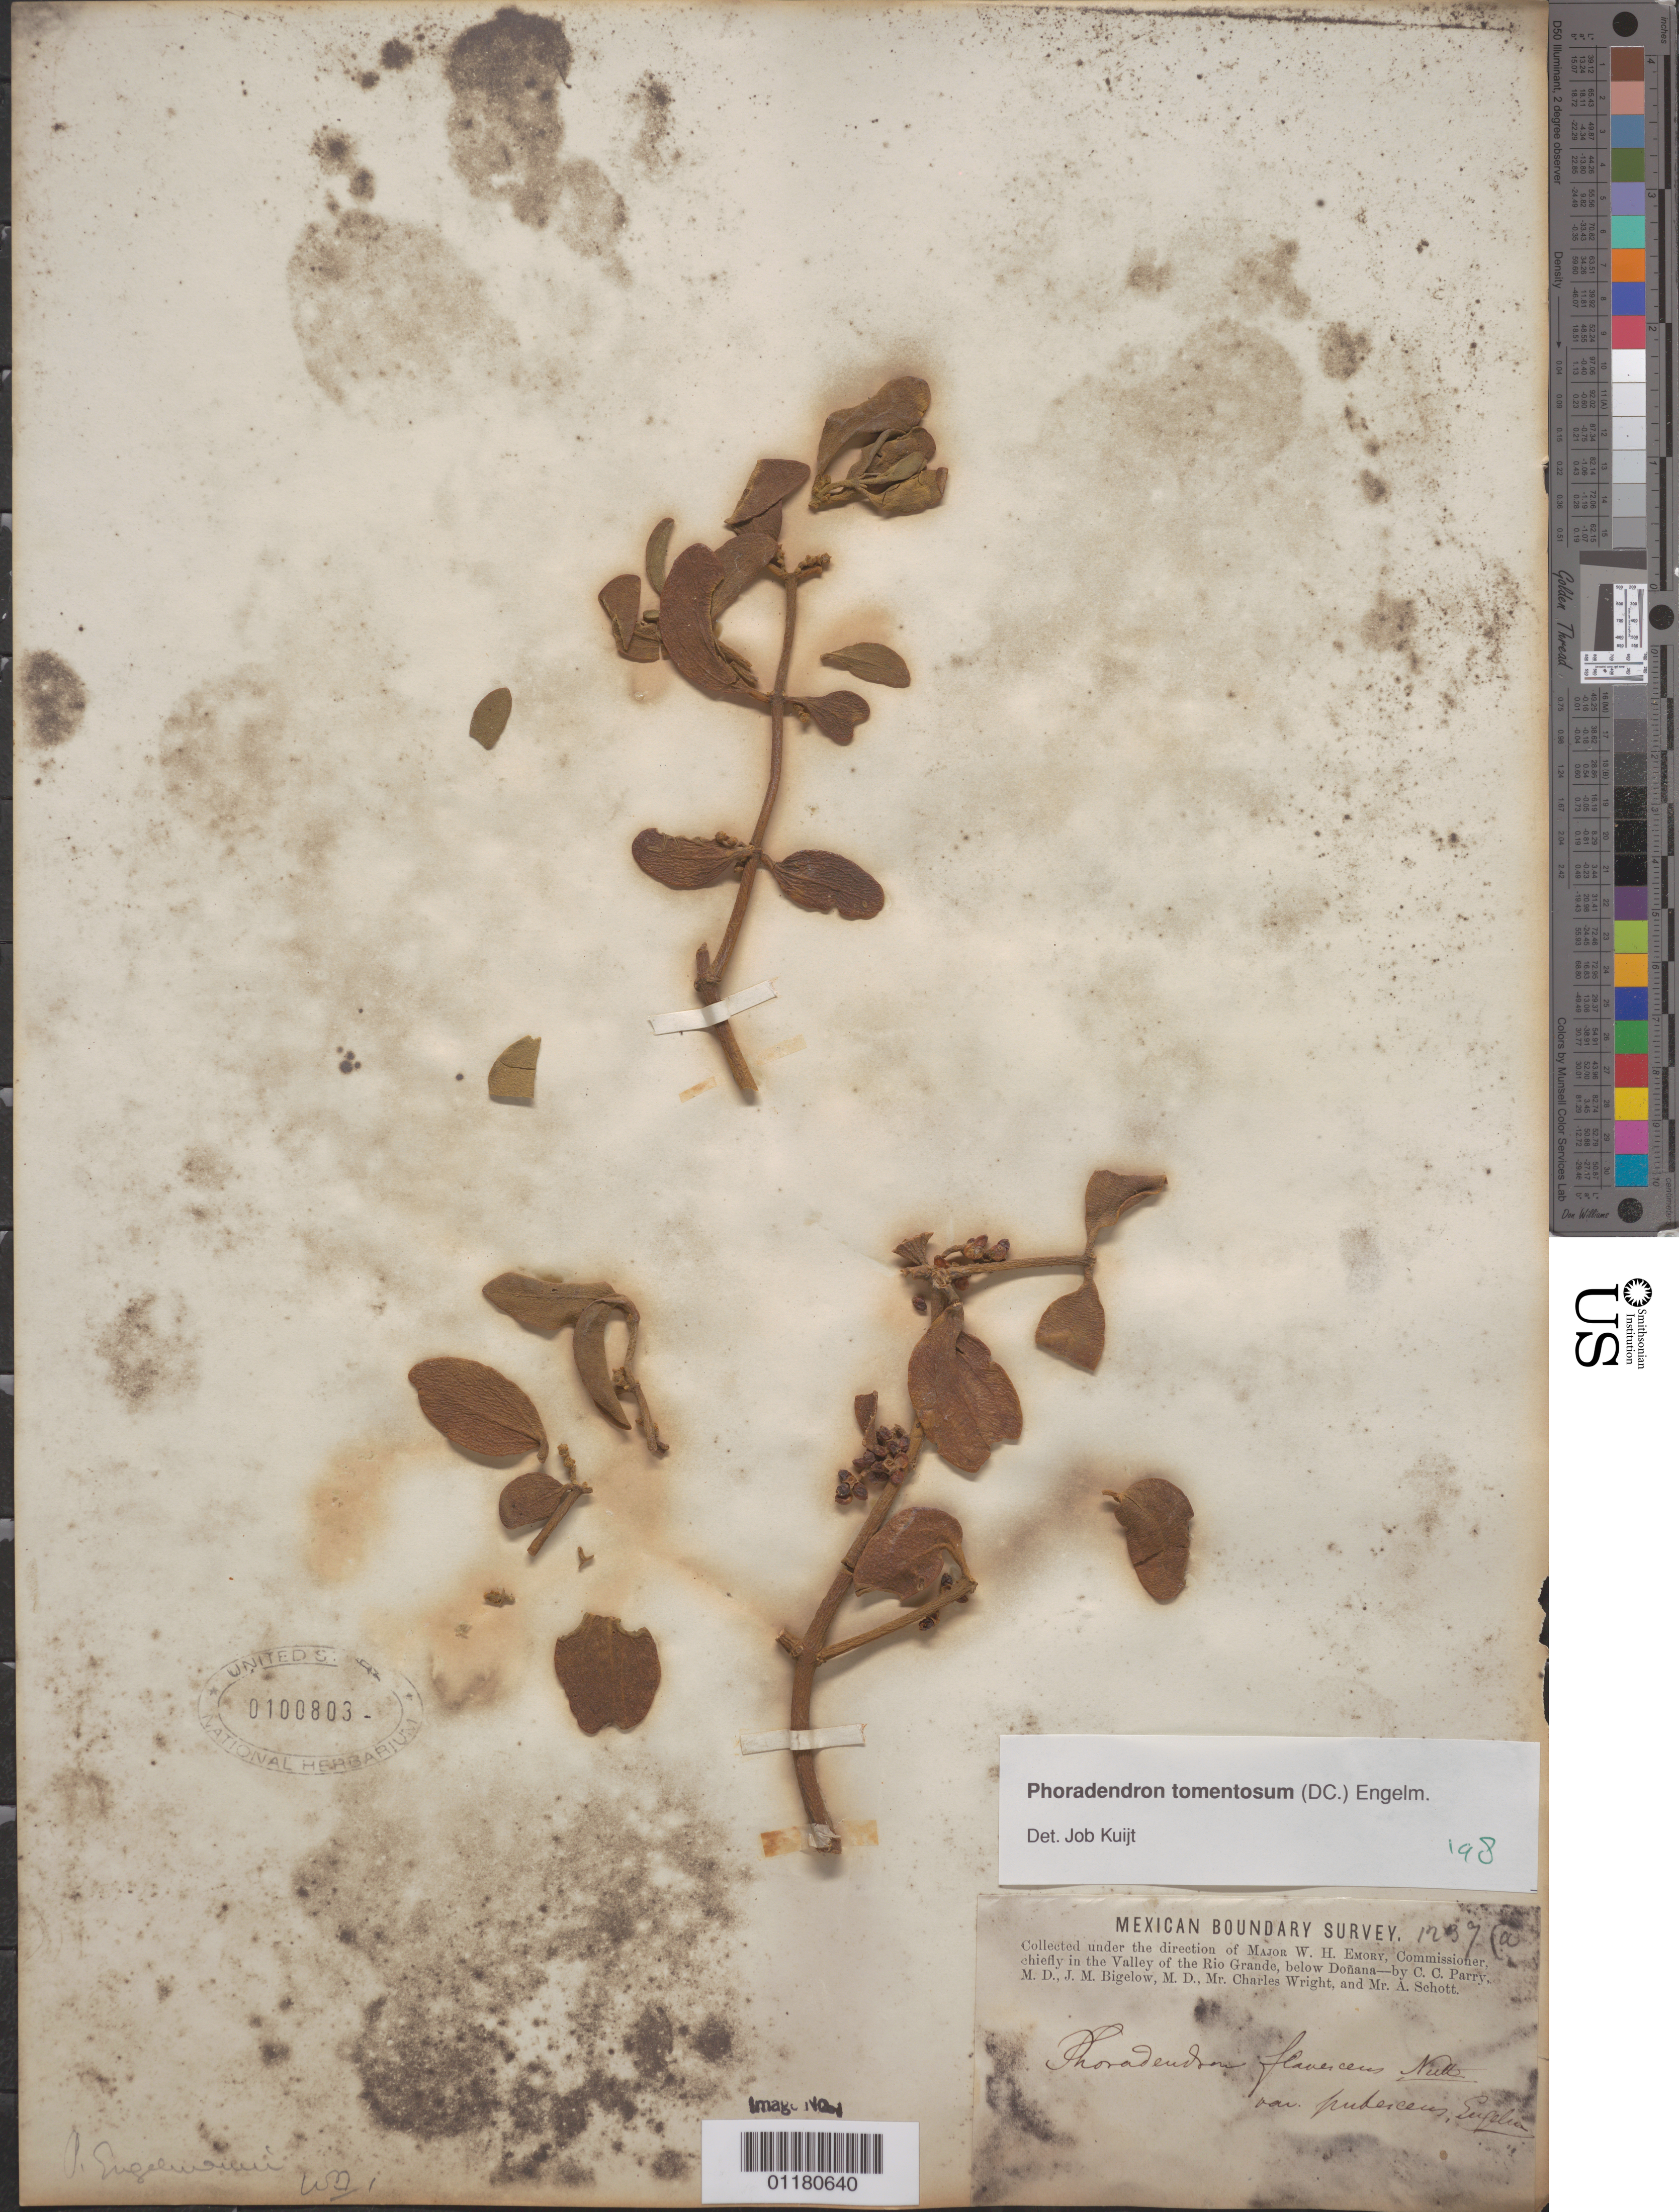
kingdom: Plantae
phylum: Tracheophyta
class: Magnoliopsida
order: Santalales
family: Viscaceae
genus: Phoradendron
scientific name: Phoradendron tomentosum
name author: DC.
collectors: C. C. Parry, J. M. Bigelow, C. Wright & A. Schott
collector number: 1239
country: United States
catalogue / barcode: US 100803